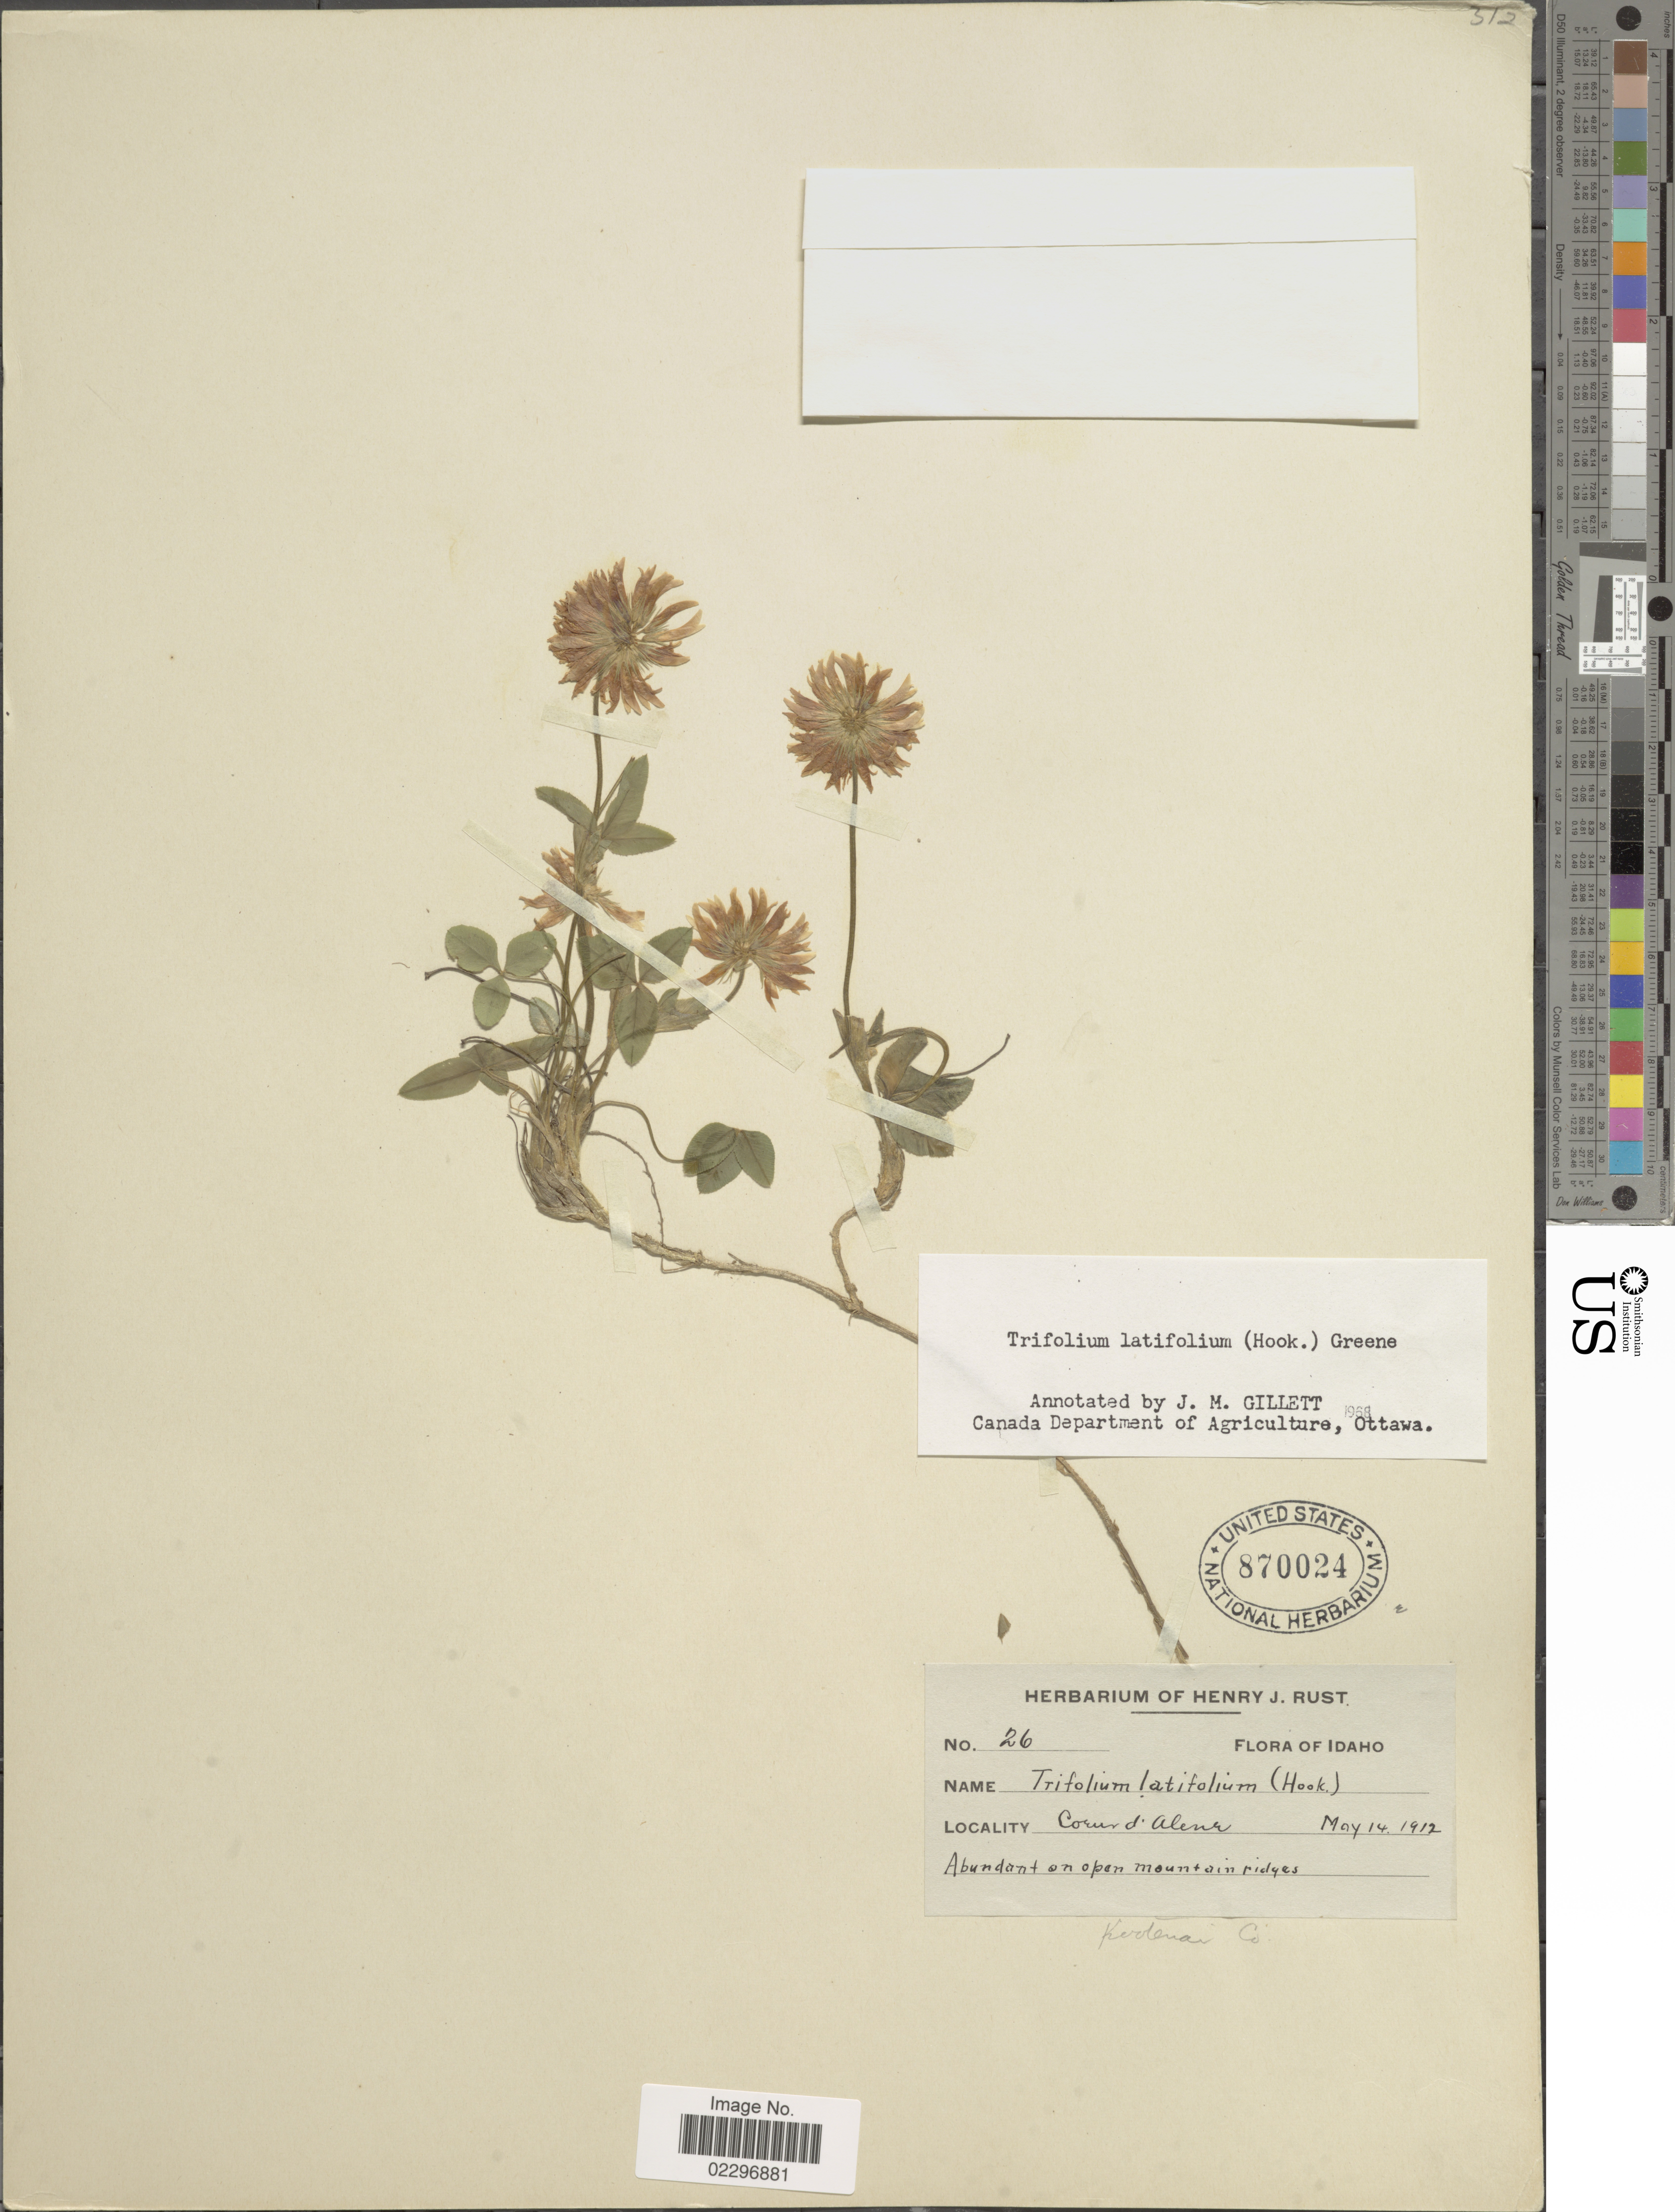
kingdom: Plantae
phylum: Tracheophyta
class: Magnoliopsida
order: Fabales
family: Fabaceae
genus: Trifolium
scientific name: Trifolium latifolium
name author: (Hook.) Greene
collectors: ex herb. Henry J. Rust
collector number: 26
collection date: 1912-05-14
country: United States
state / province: Idaho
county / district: Kootenai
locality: Coeur d'Alene, Abundant on open mountain ridges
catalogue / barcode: US 870024